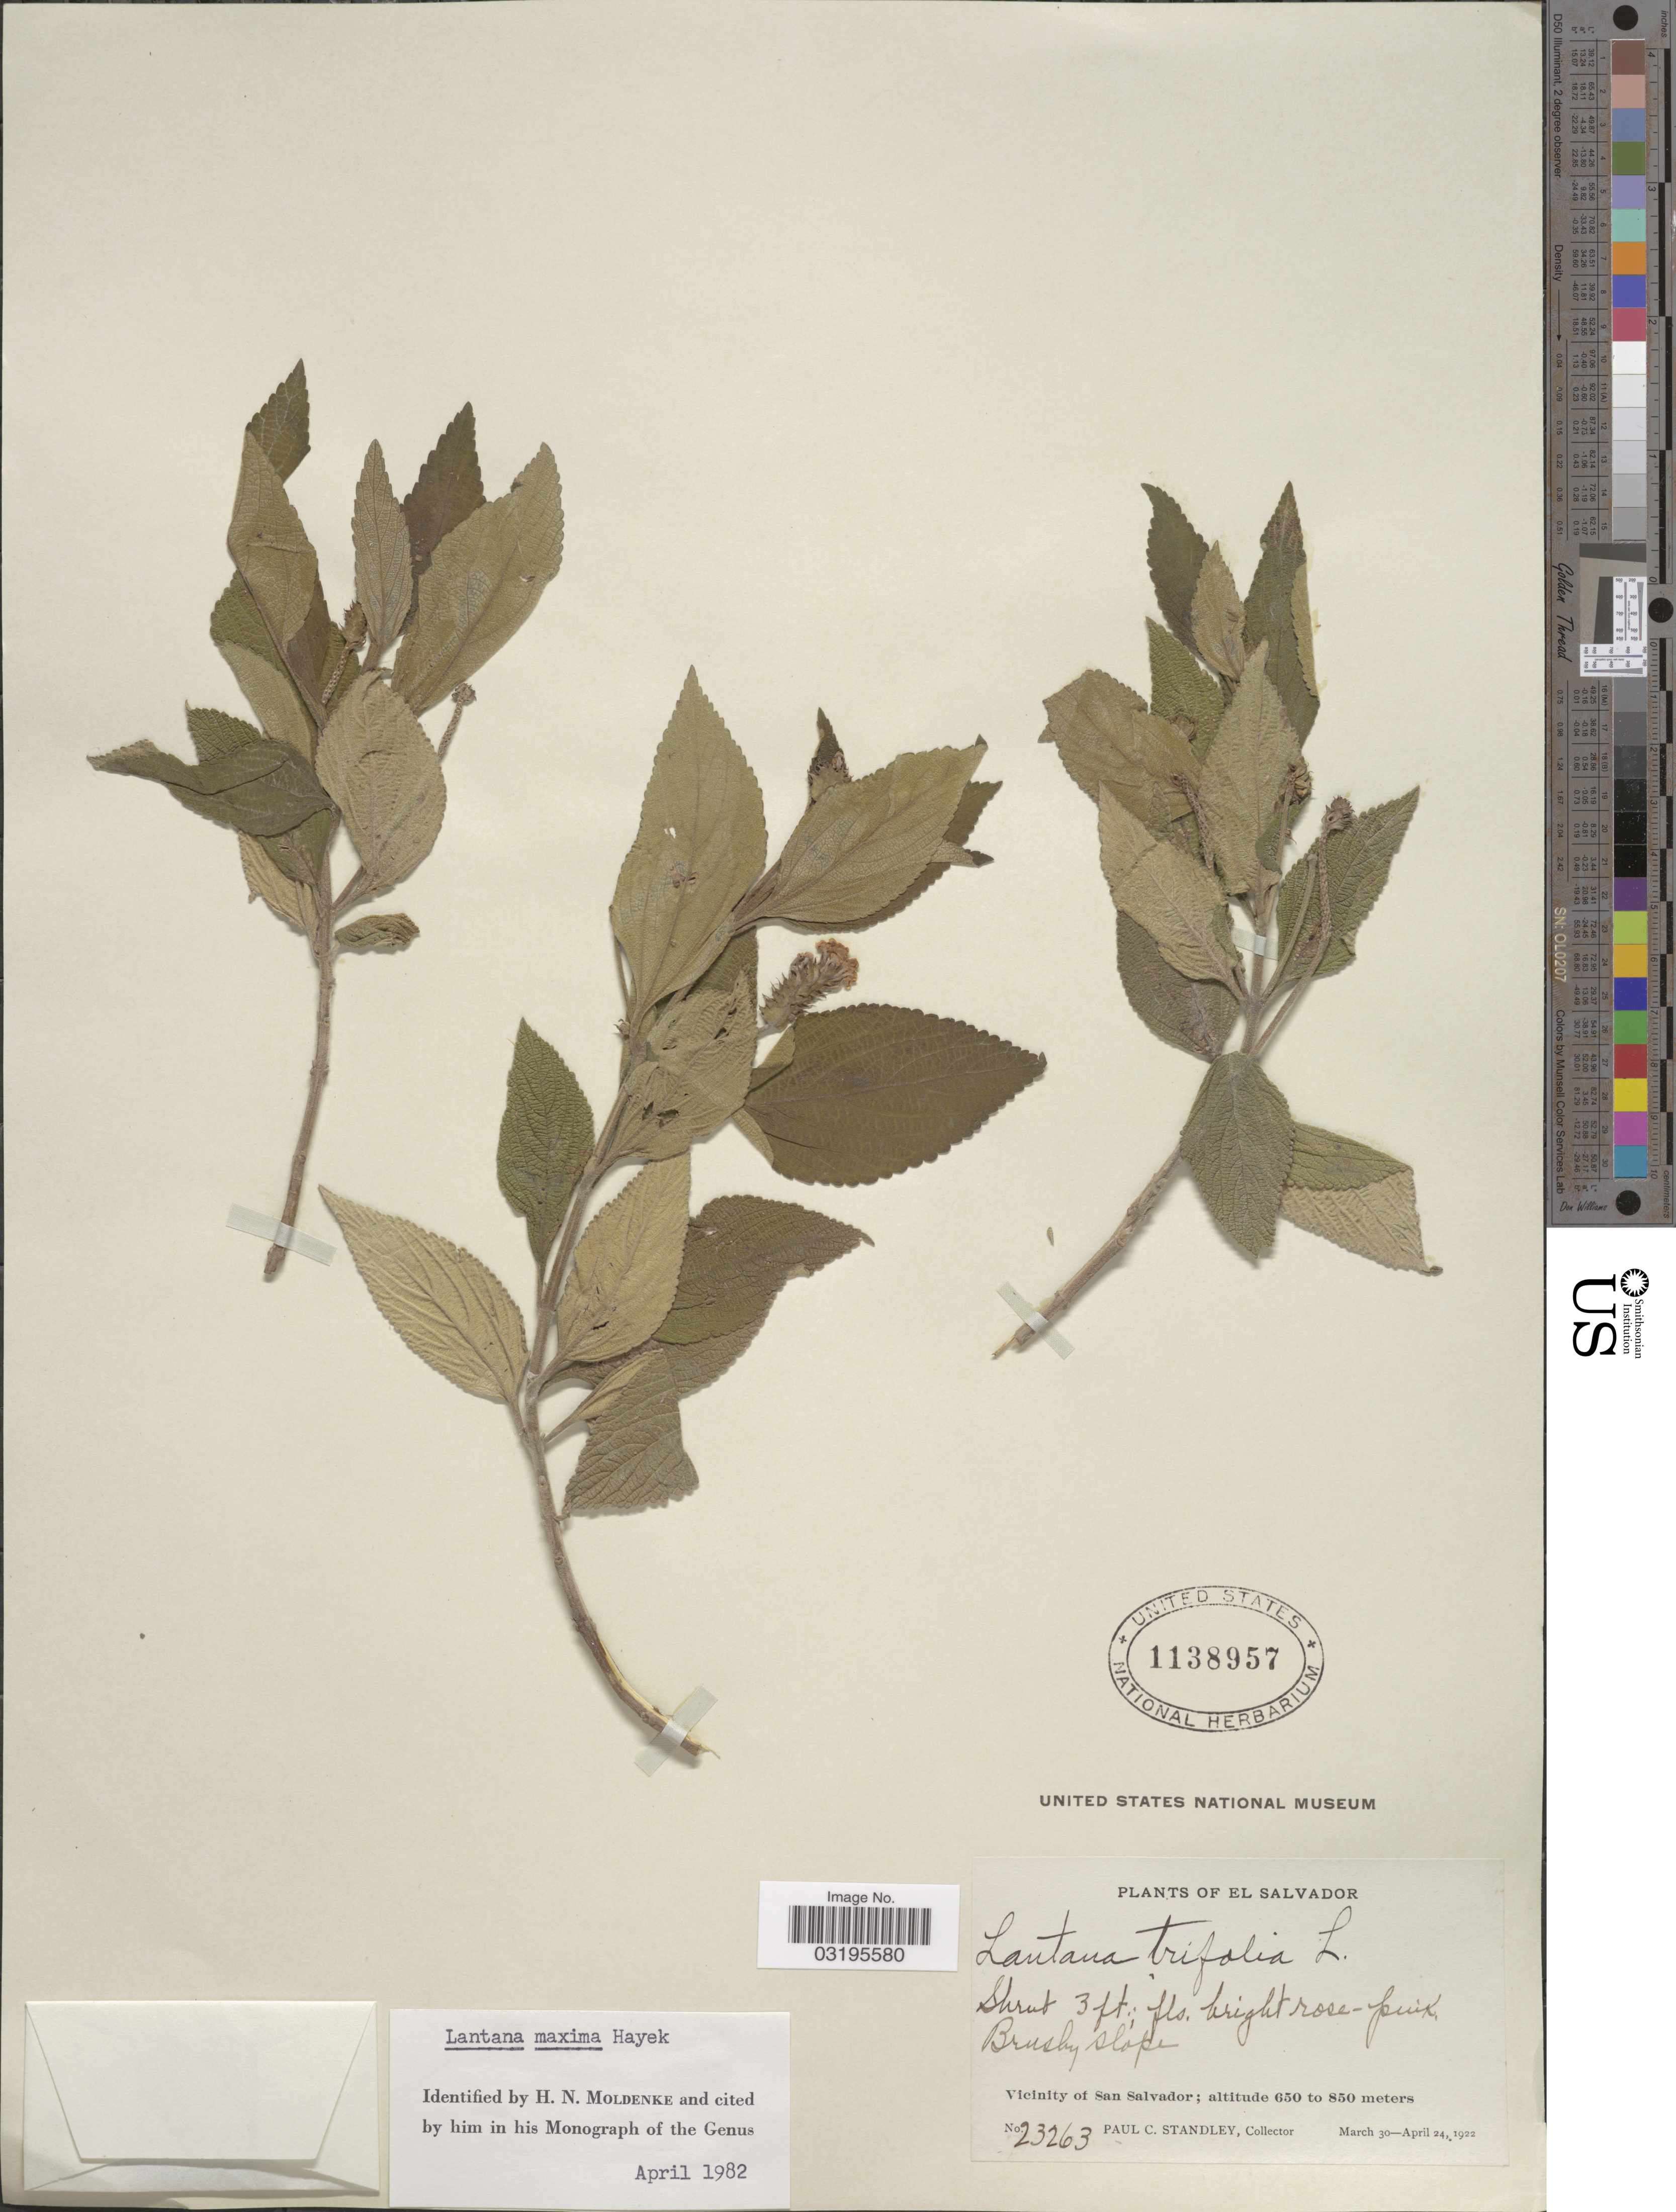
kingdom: Plantae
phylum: Tracheophyta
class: Magnoliopsida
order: Lamiales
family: Verbenaceae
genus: Lantana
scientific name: Lantana maxima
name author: Hayek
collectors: P. C. Standley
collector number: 23263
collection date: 1922-03-30/1922-04-24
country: El Salvador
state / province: San Salvador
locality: Vicinity of San Salvador.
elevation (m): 650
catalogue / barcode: US 1138957